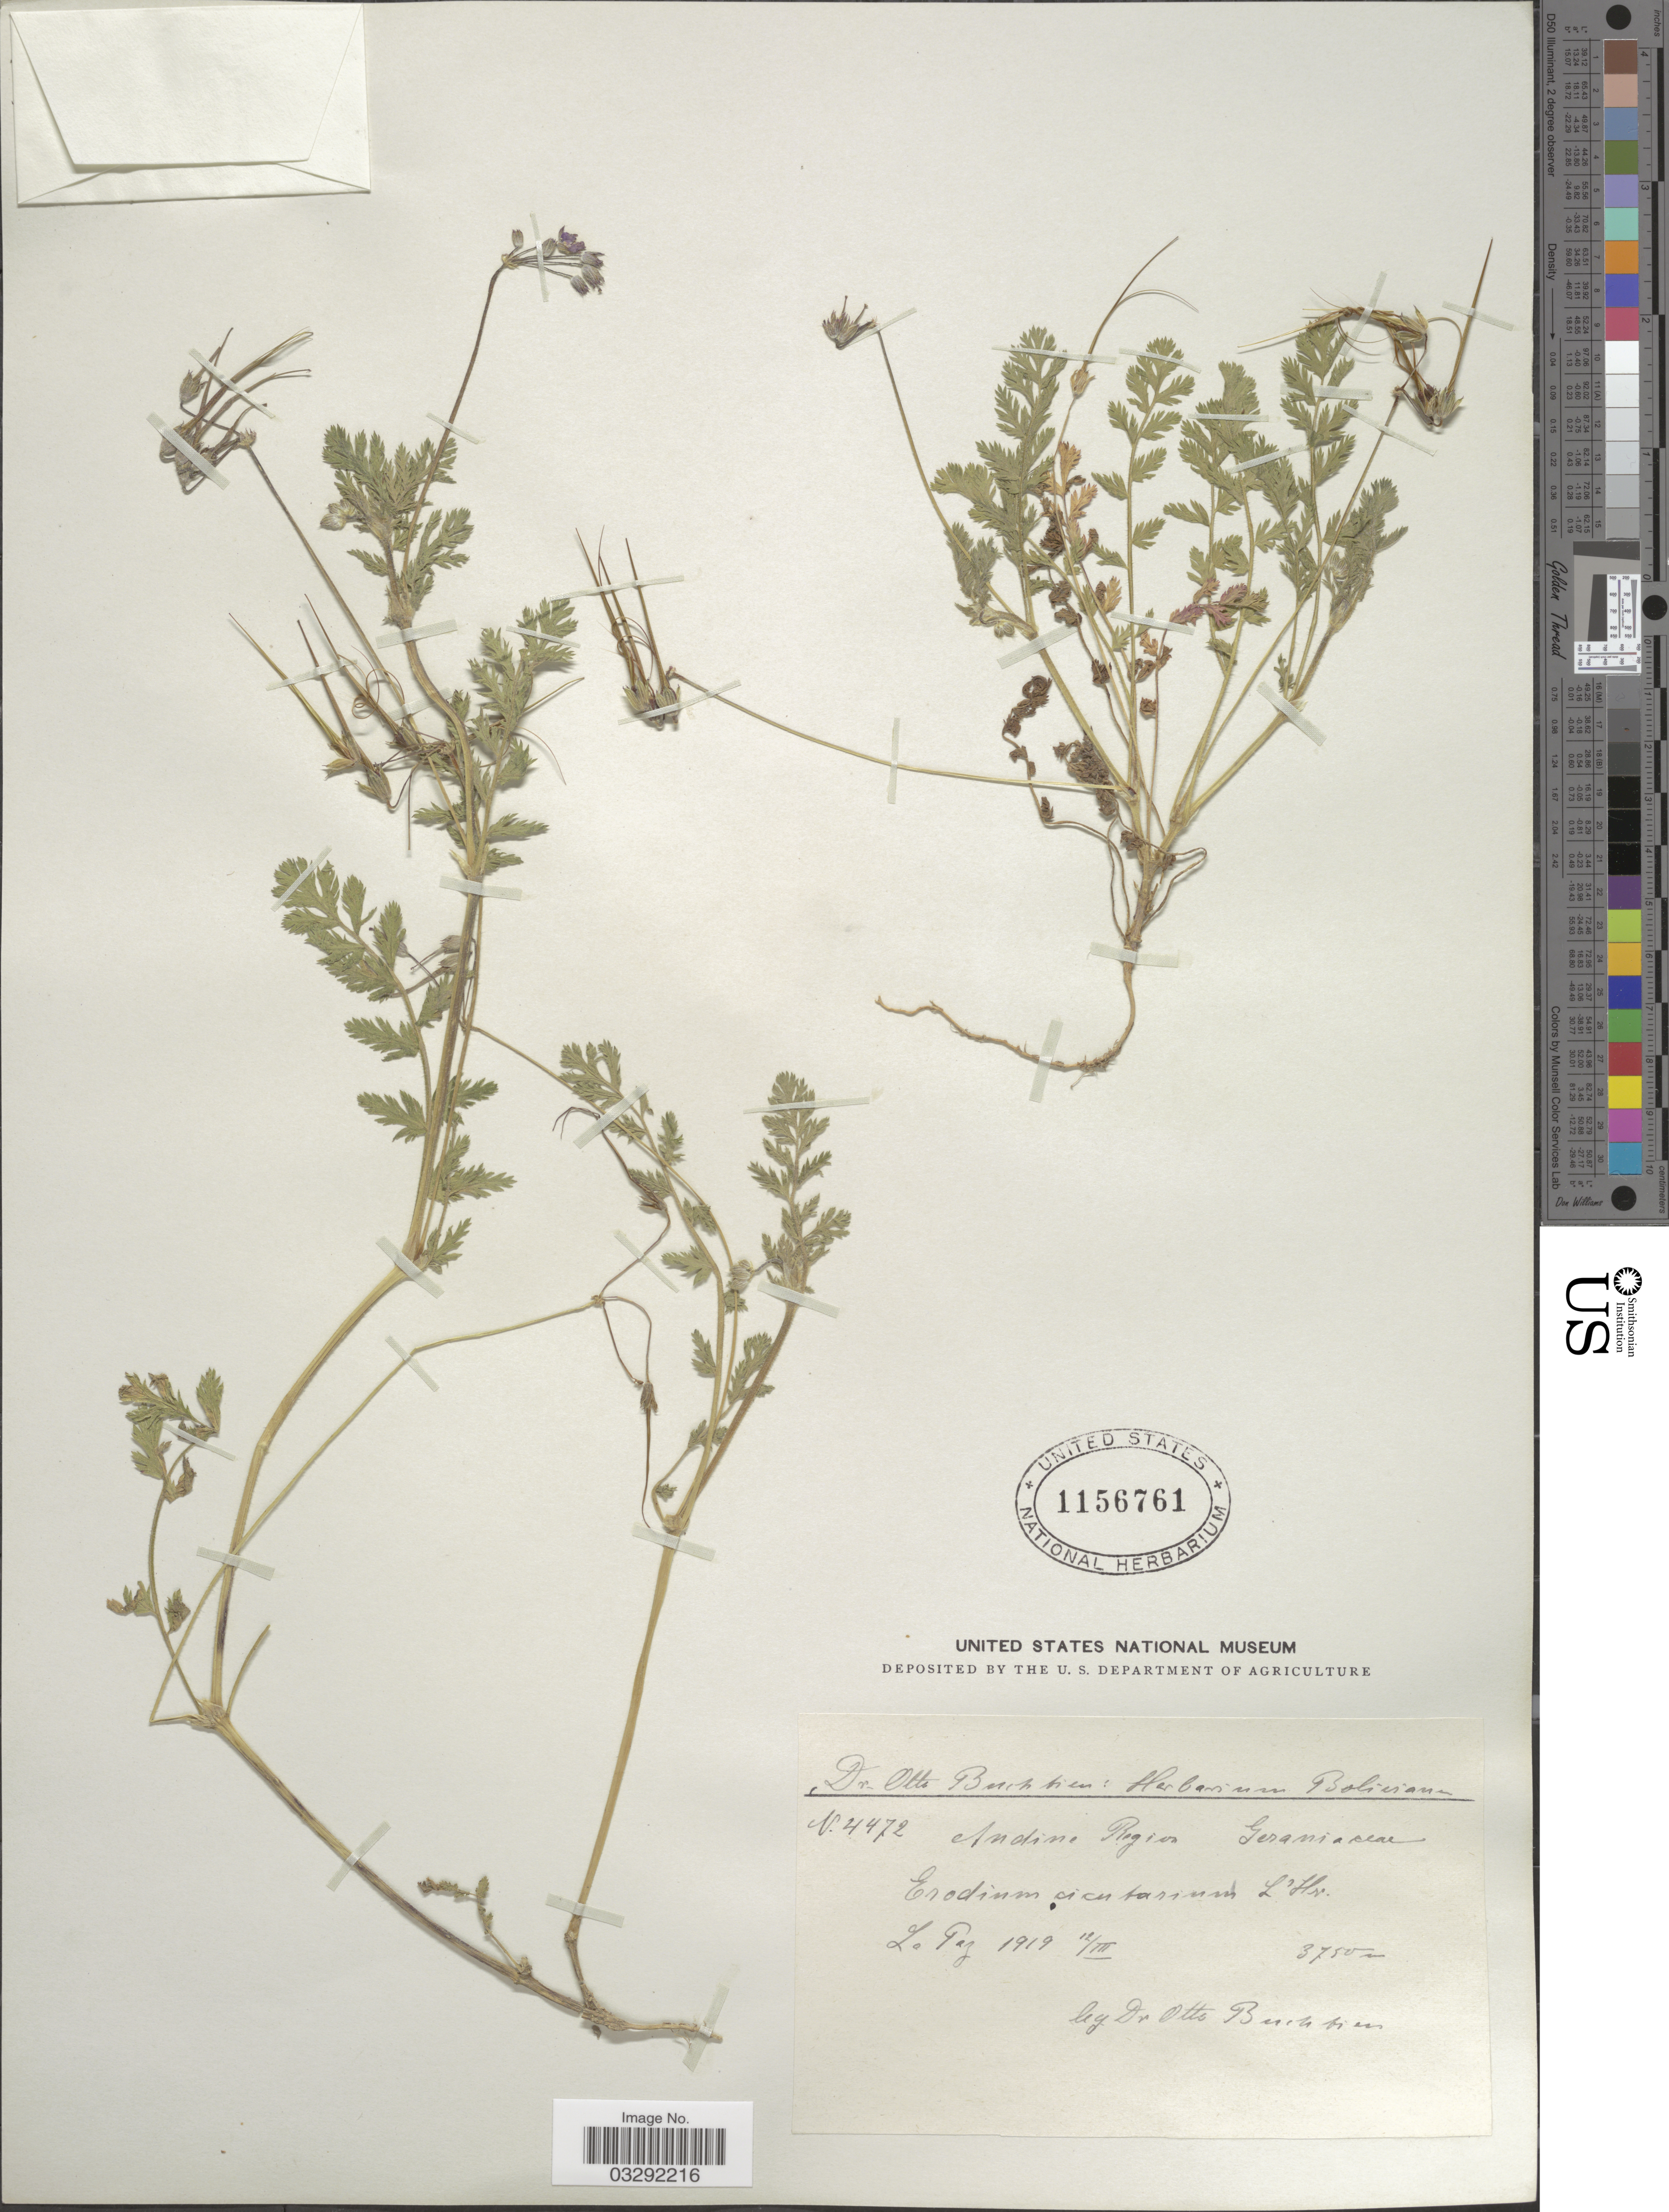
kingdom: Plantae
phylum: Tracheophyta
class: Magnoliopsida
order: Geraniales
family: Geraniaceae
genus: Erodium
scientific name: Erodium cicutarium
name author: (L.) L'Hér.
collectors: O. Buchtien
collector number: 4472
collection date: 1919-03-12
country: Bolivia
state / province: La Paz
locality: Andine Region. La Paz.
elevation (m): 3750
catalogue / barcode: US 1156761